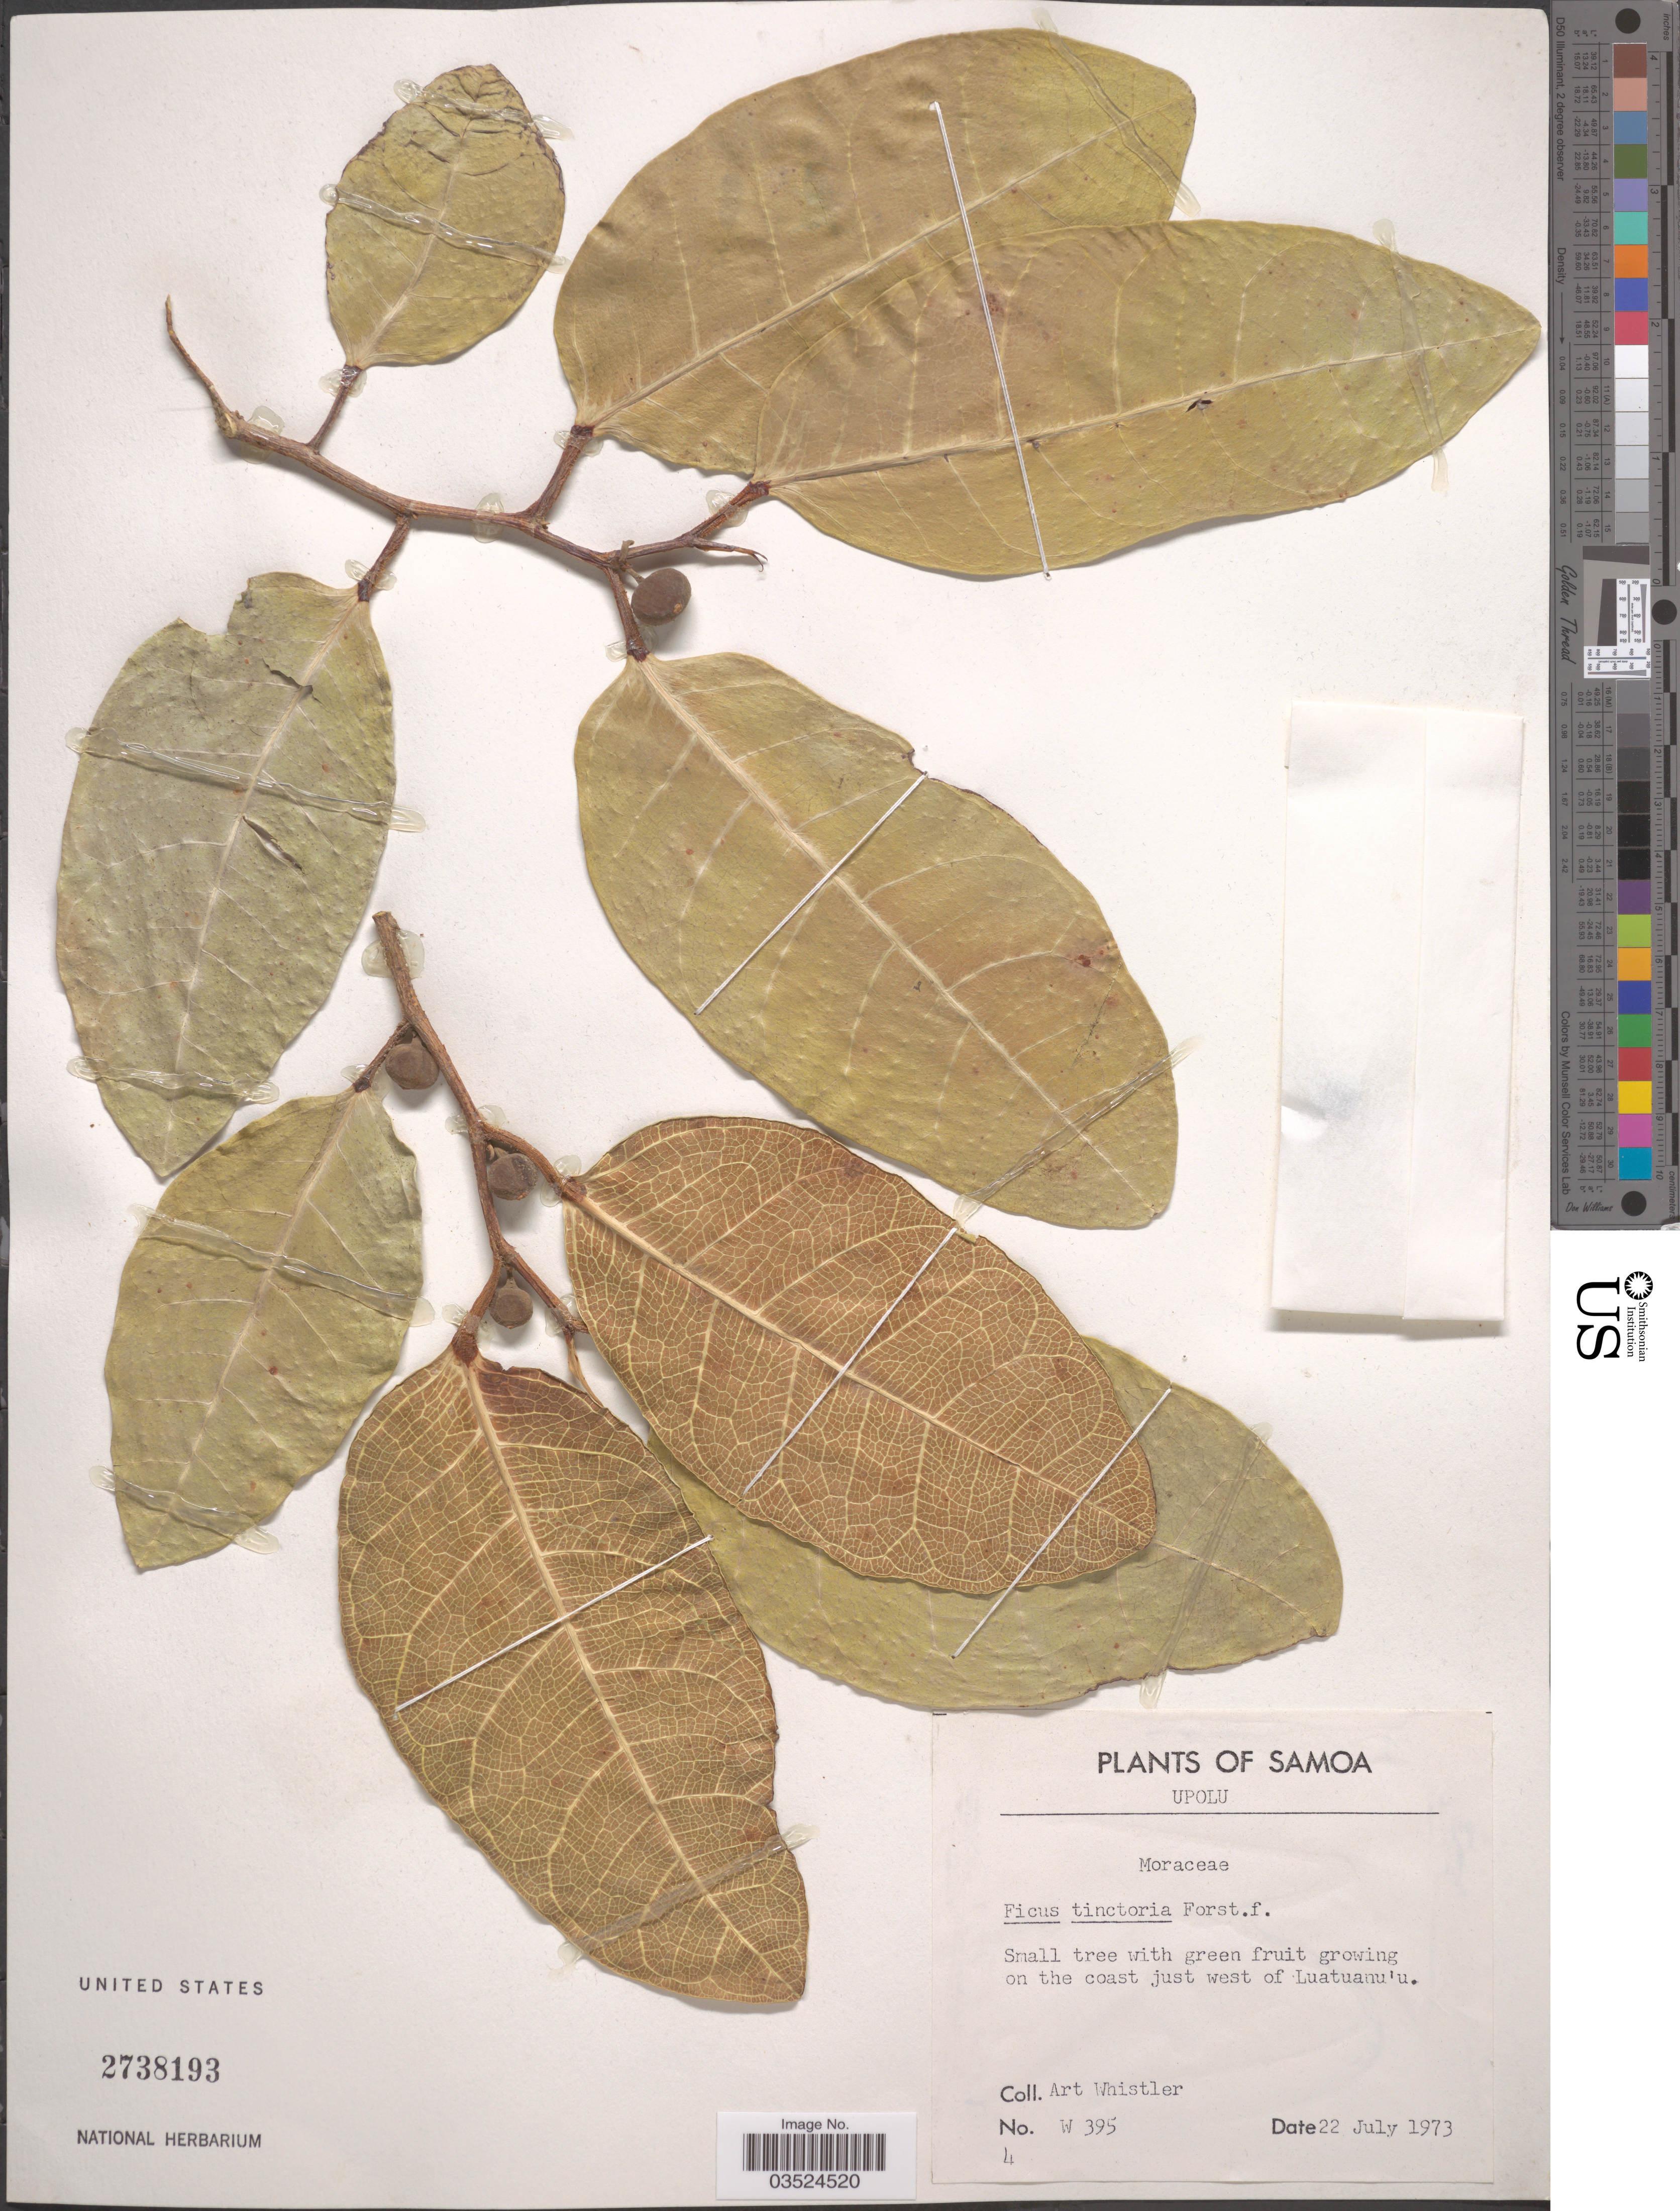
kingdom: Plantae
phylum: Tracheophyta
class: Magnoliopsida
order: Rosales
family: Moraceae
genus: Ficus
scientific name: Ficus tinctoria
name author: G. Forst.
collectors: A. Whistler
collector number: W395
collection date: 1973-07-22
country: Samoa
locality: Samoa. Upolu. On the coast just west of Luatuanu'u.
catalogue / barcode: US 2738193